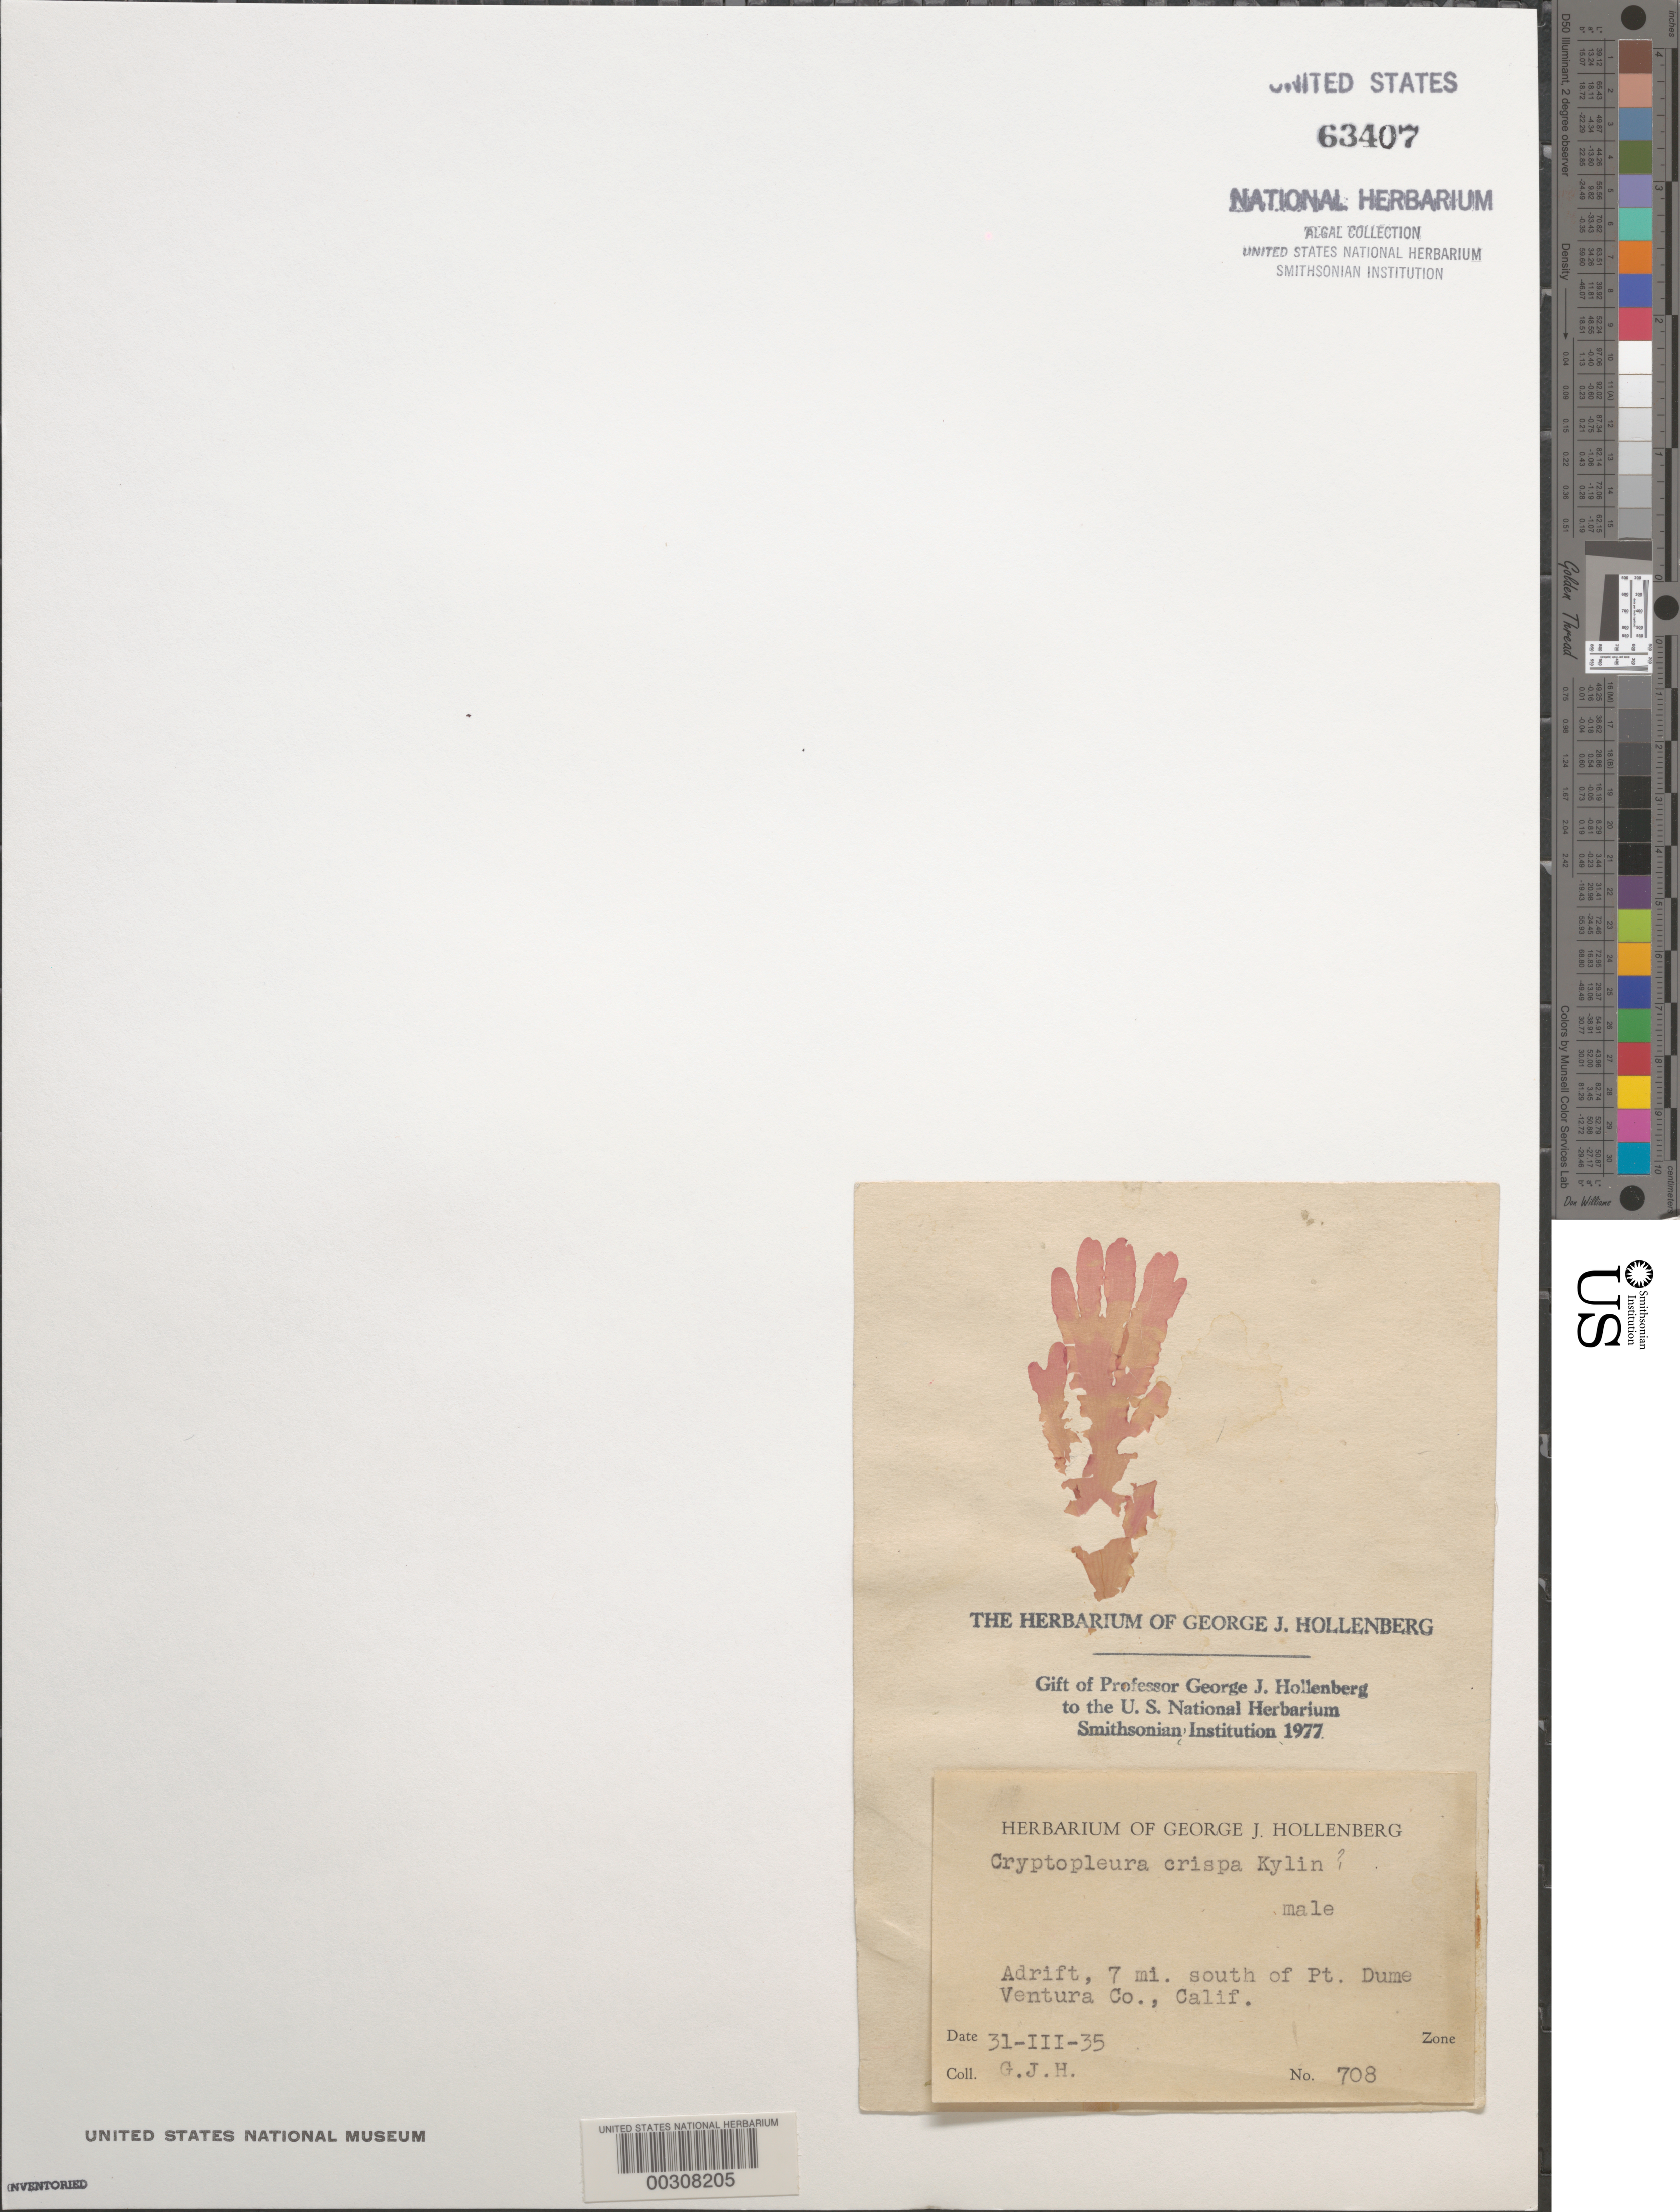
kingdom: Plantae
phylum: Rhodophyta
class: Florideophyceae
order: Ceramiales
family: Delesseriaceae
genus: Cryptopleura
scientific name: Cryptopleura crispa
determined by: Hollenberg, George J.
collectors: G. Hollenberg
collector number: GJH 708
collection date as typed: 31 Mar 1935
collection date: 1935-03-31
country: United States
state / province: California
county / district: Ventura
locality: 7 miles south of Point Dume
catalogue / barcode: US 63407